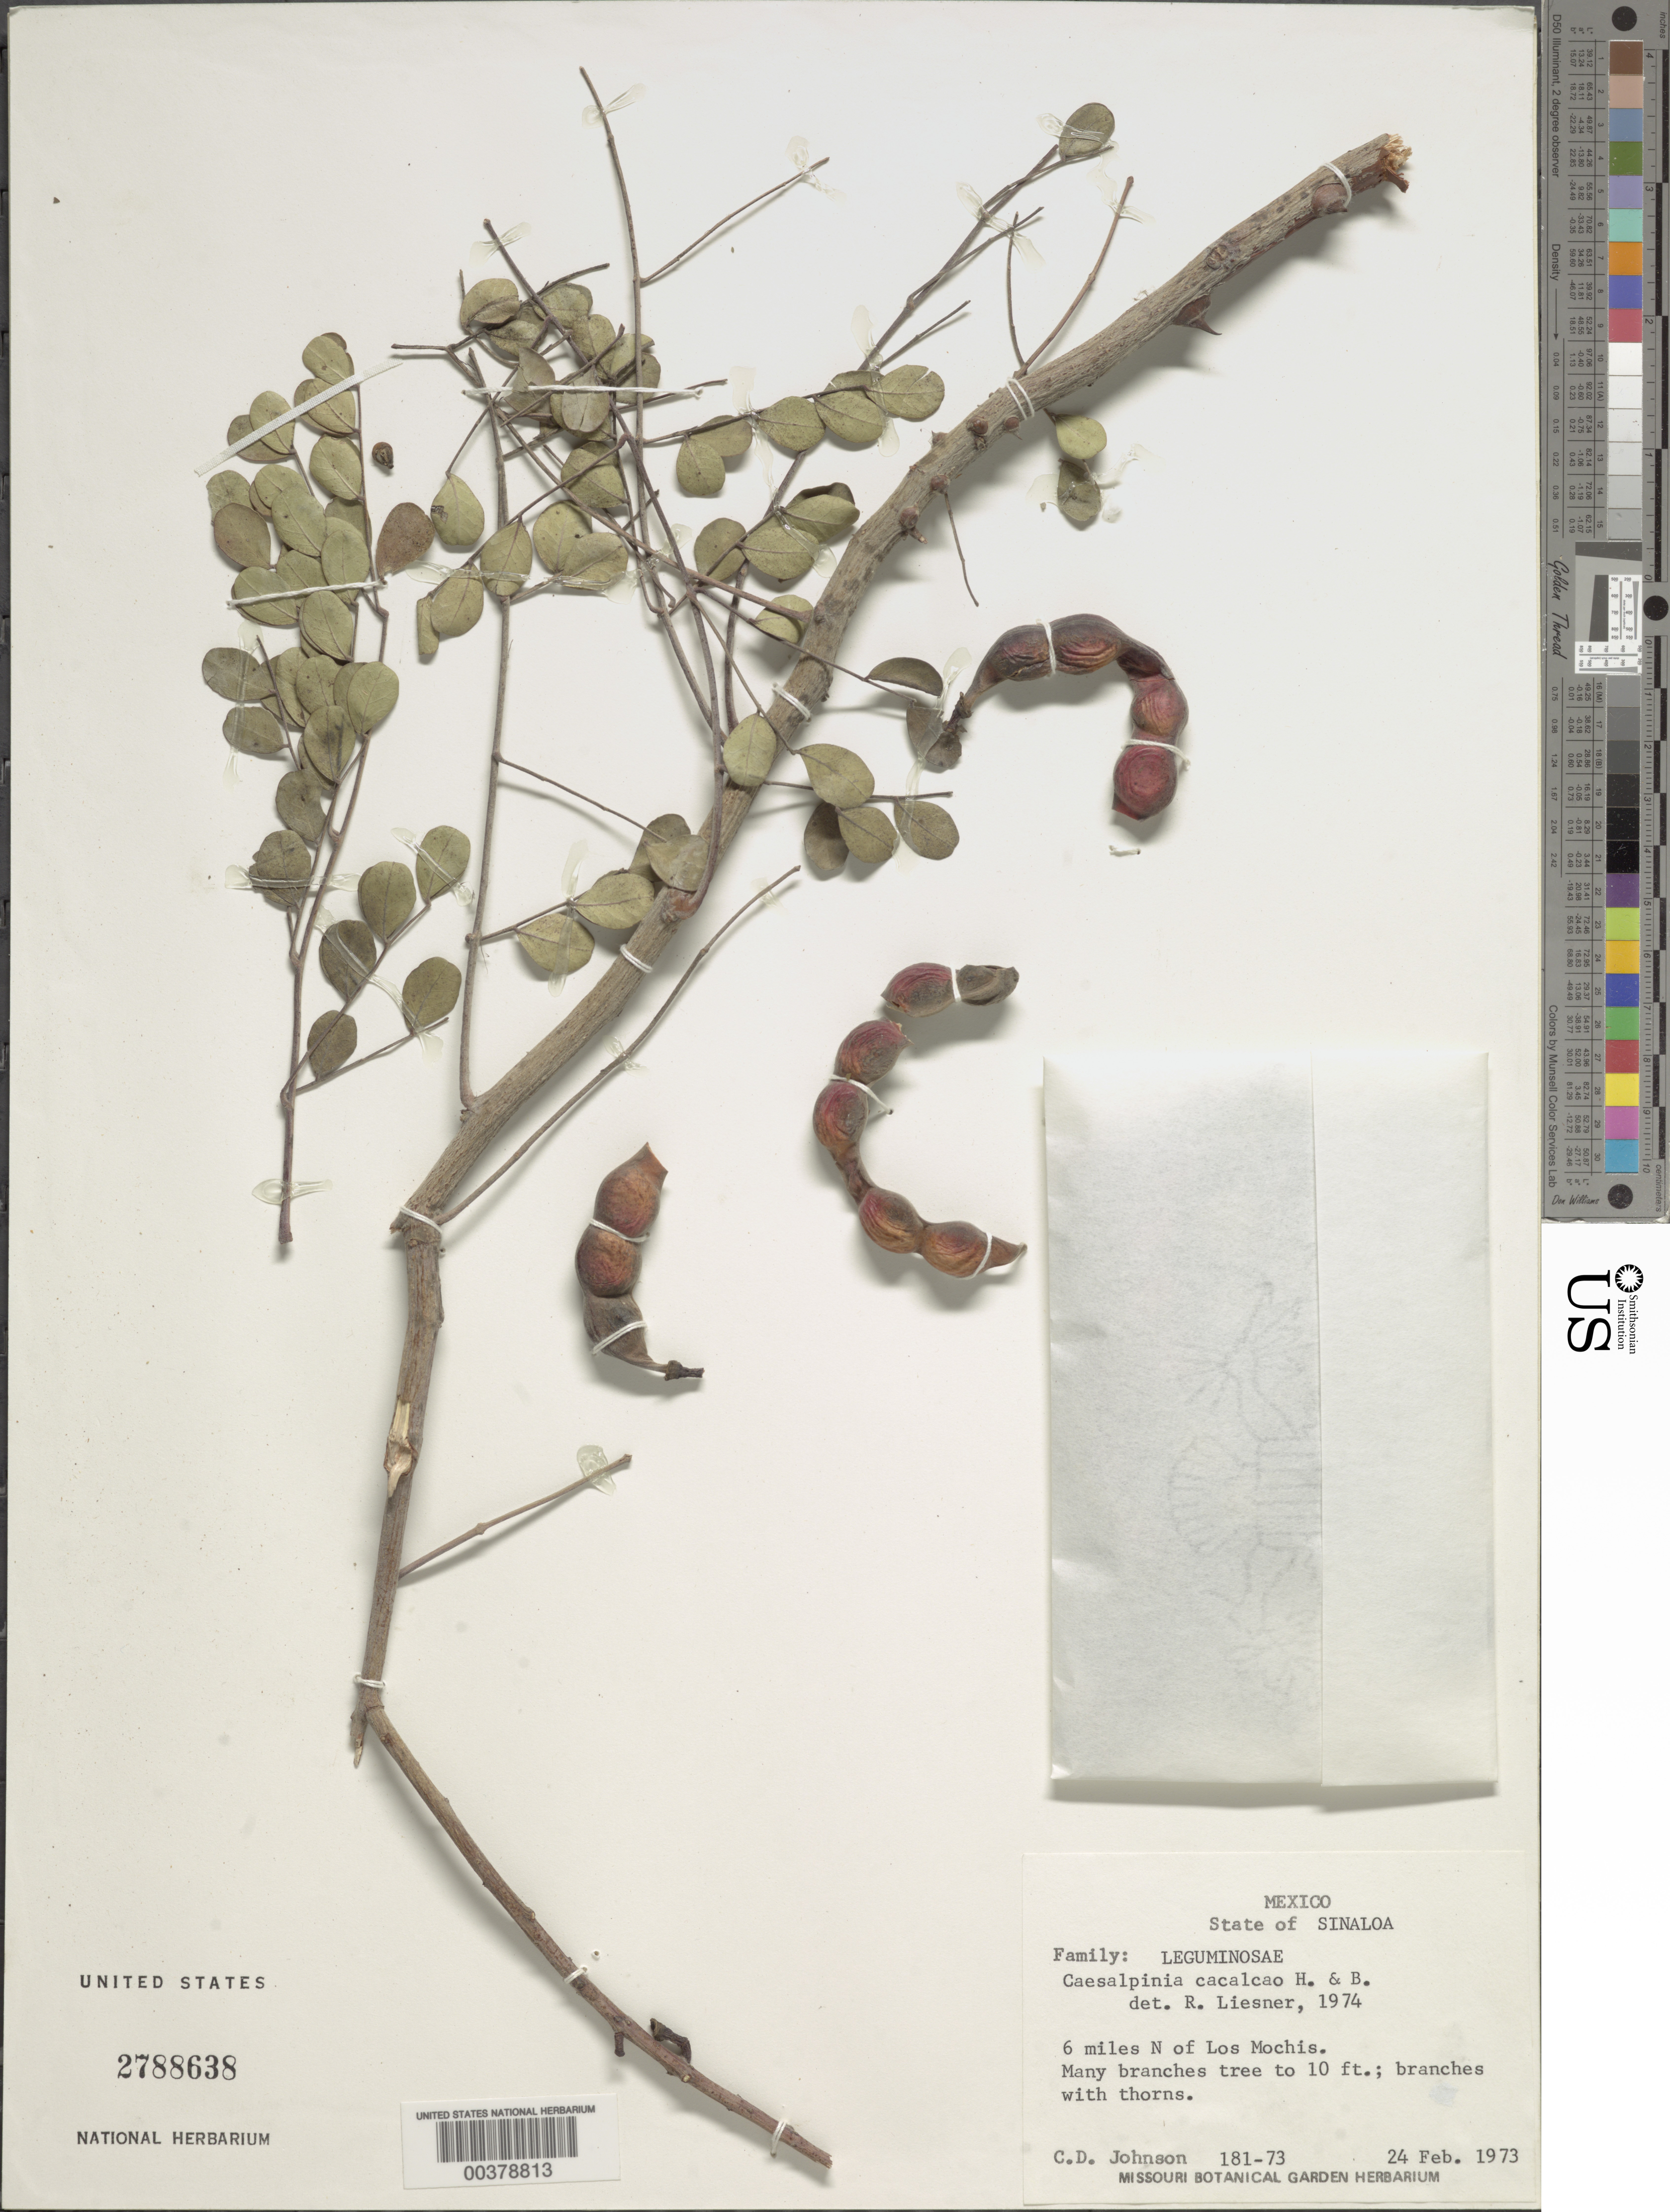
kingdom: Plantae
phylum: Tracheophyta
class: Magnoliopsida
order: Fabales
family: Fabaceae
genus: Tara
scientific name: Tara cacalaco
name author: (Bonpl.) Molinari & Sánchez Och.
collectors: C. D. Johnson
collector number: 181-73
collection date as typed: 24 Feb 1973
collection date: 1973-02-24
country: Mexico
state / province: Sinaloa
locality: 6 mi N of Los Mochis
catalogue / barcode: US 2788638